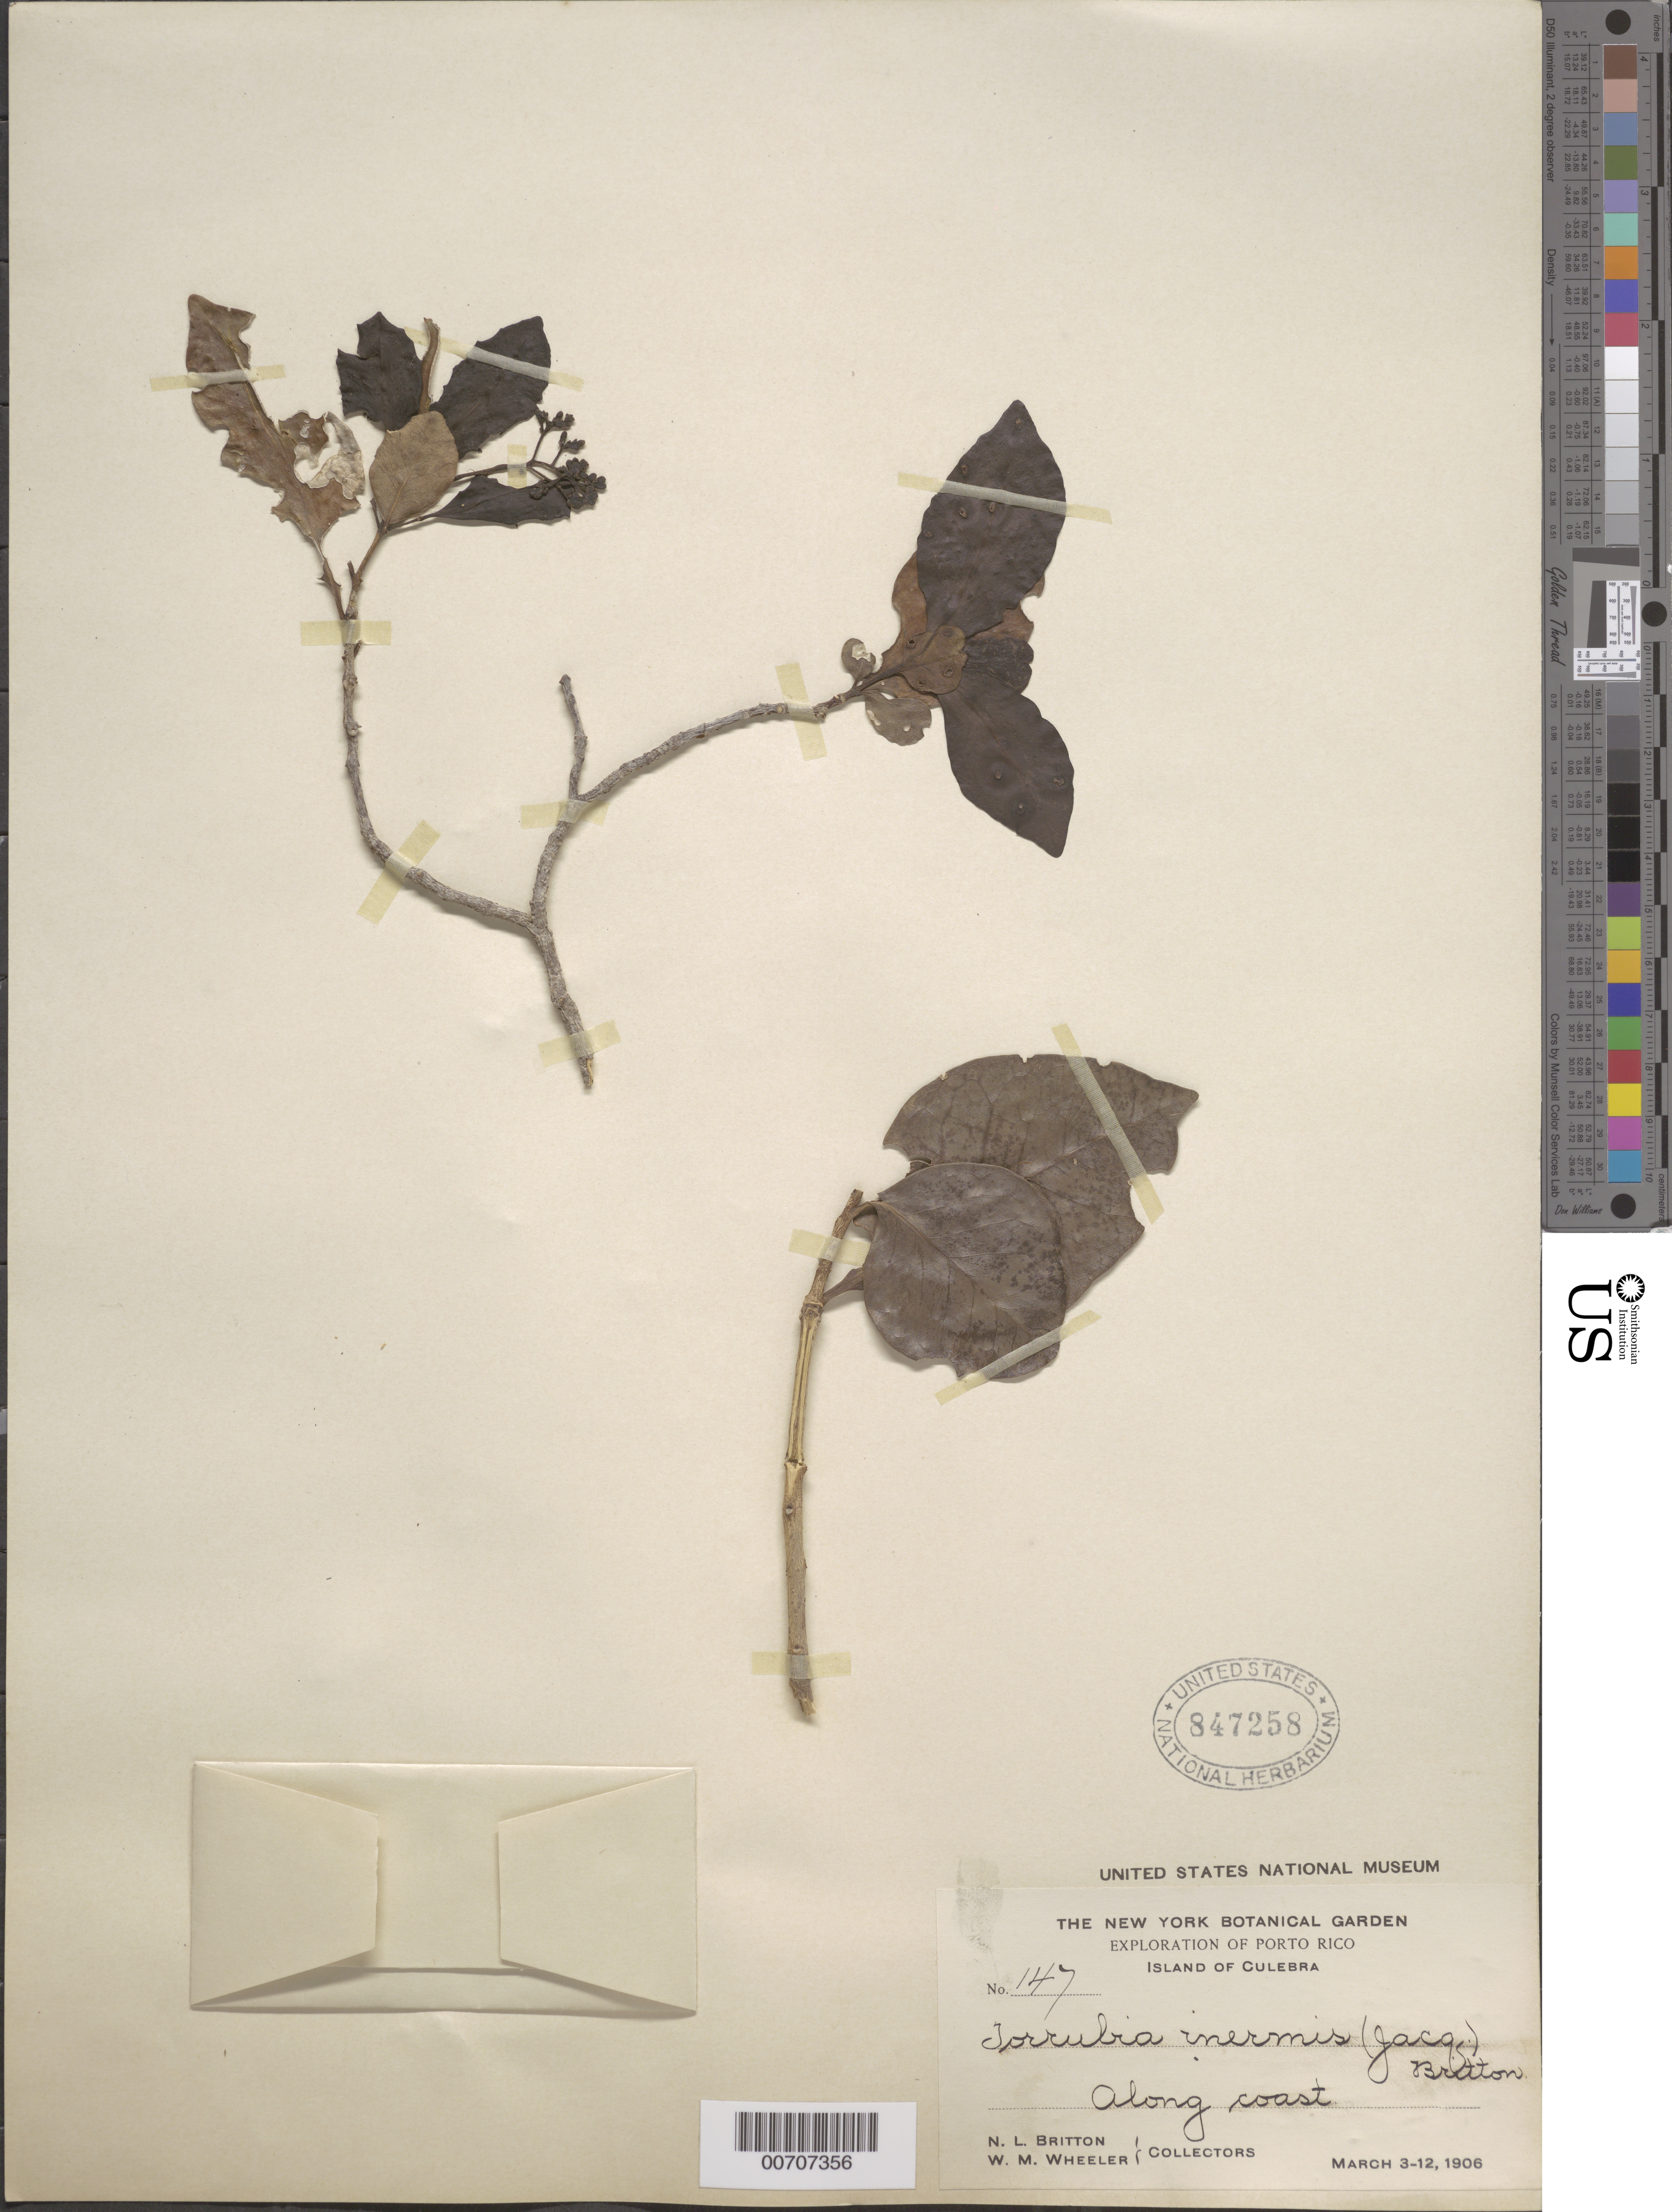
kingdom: Plantae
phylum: Tracheophyta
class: Magnoliopsida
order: Caryophyllales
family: Nyctaginaceae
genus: Guapira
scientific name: Guapira fragrans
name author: (Dum. Cours.) Little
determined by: Strong, Mark T., (BOT), Smithsonian Institution - National Museum of Natural History (UNITED STATES)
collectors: N. Britton & W. Wheeler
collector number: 147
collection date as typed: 03 Mar 1906 to 12 Mar 1906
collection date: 1906-03-03/1906-03-12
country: Puerto Rico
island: Culebra Island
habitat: Along coast.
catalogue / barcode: US 847258